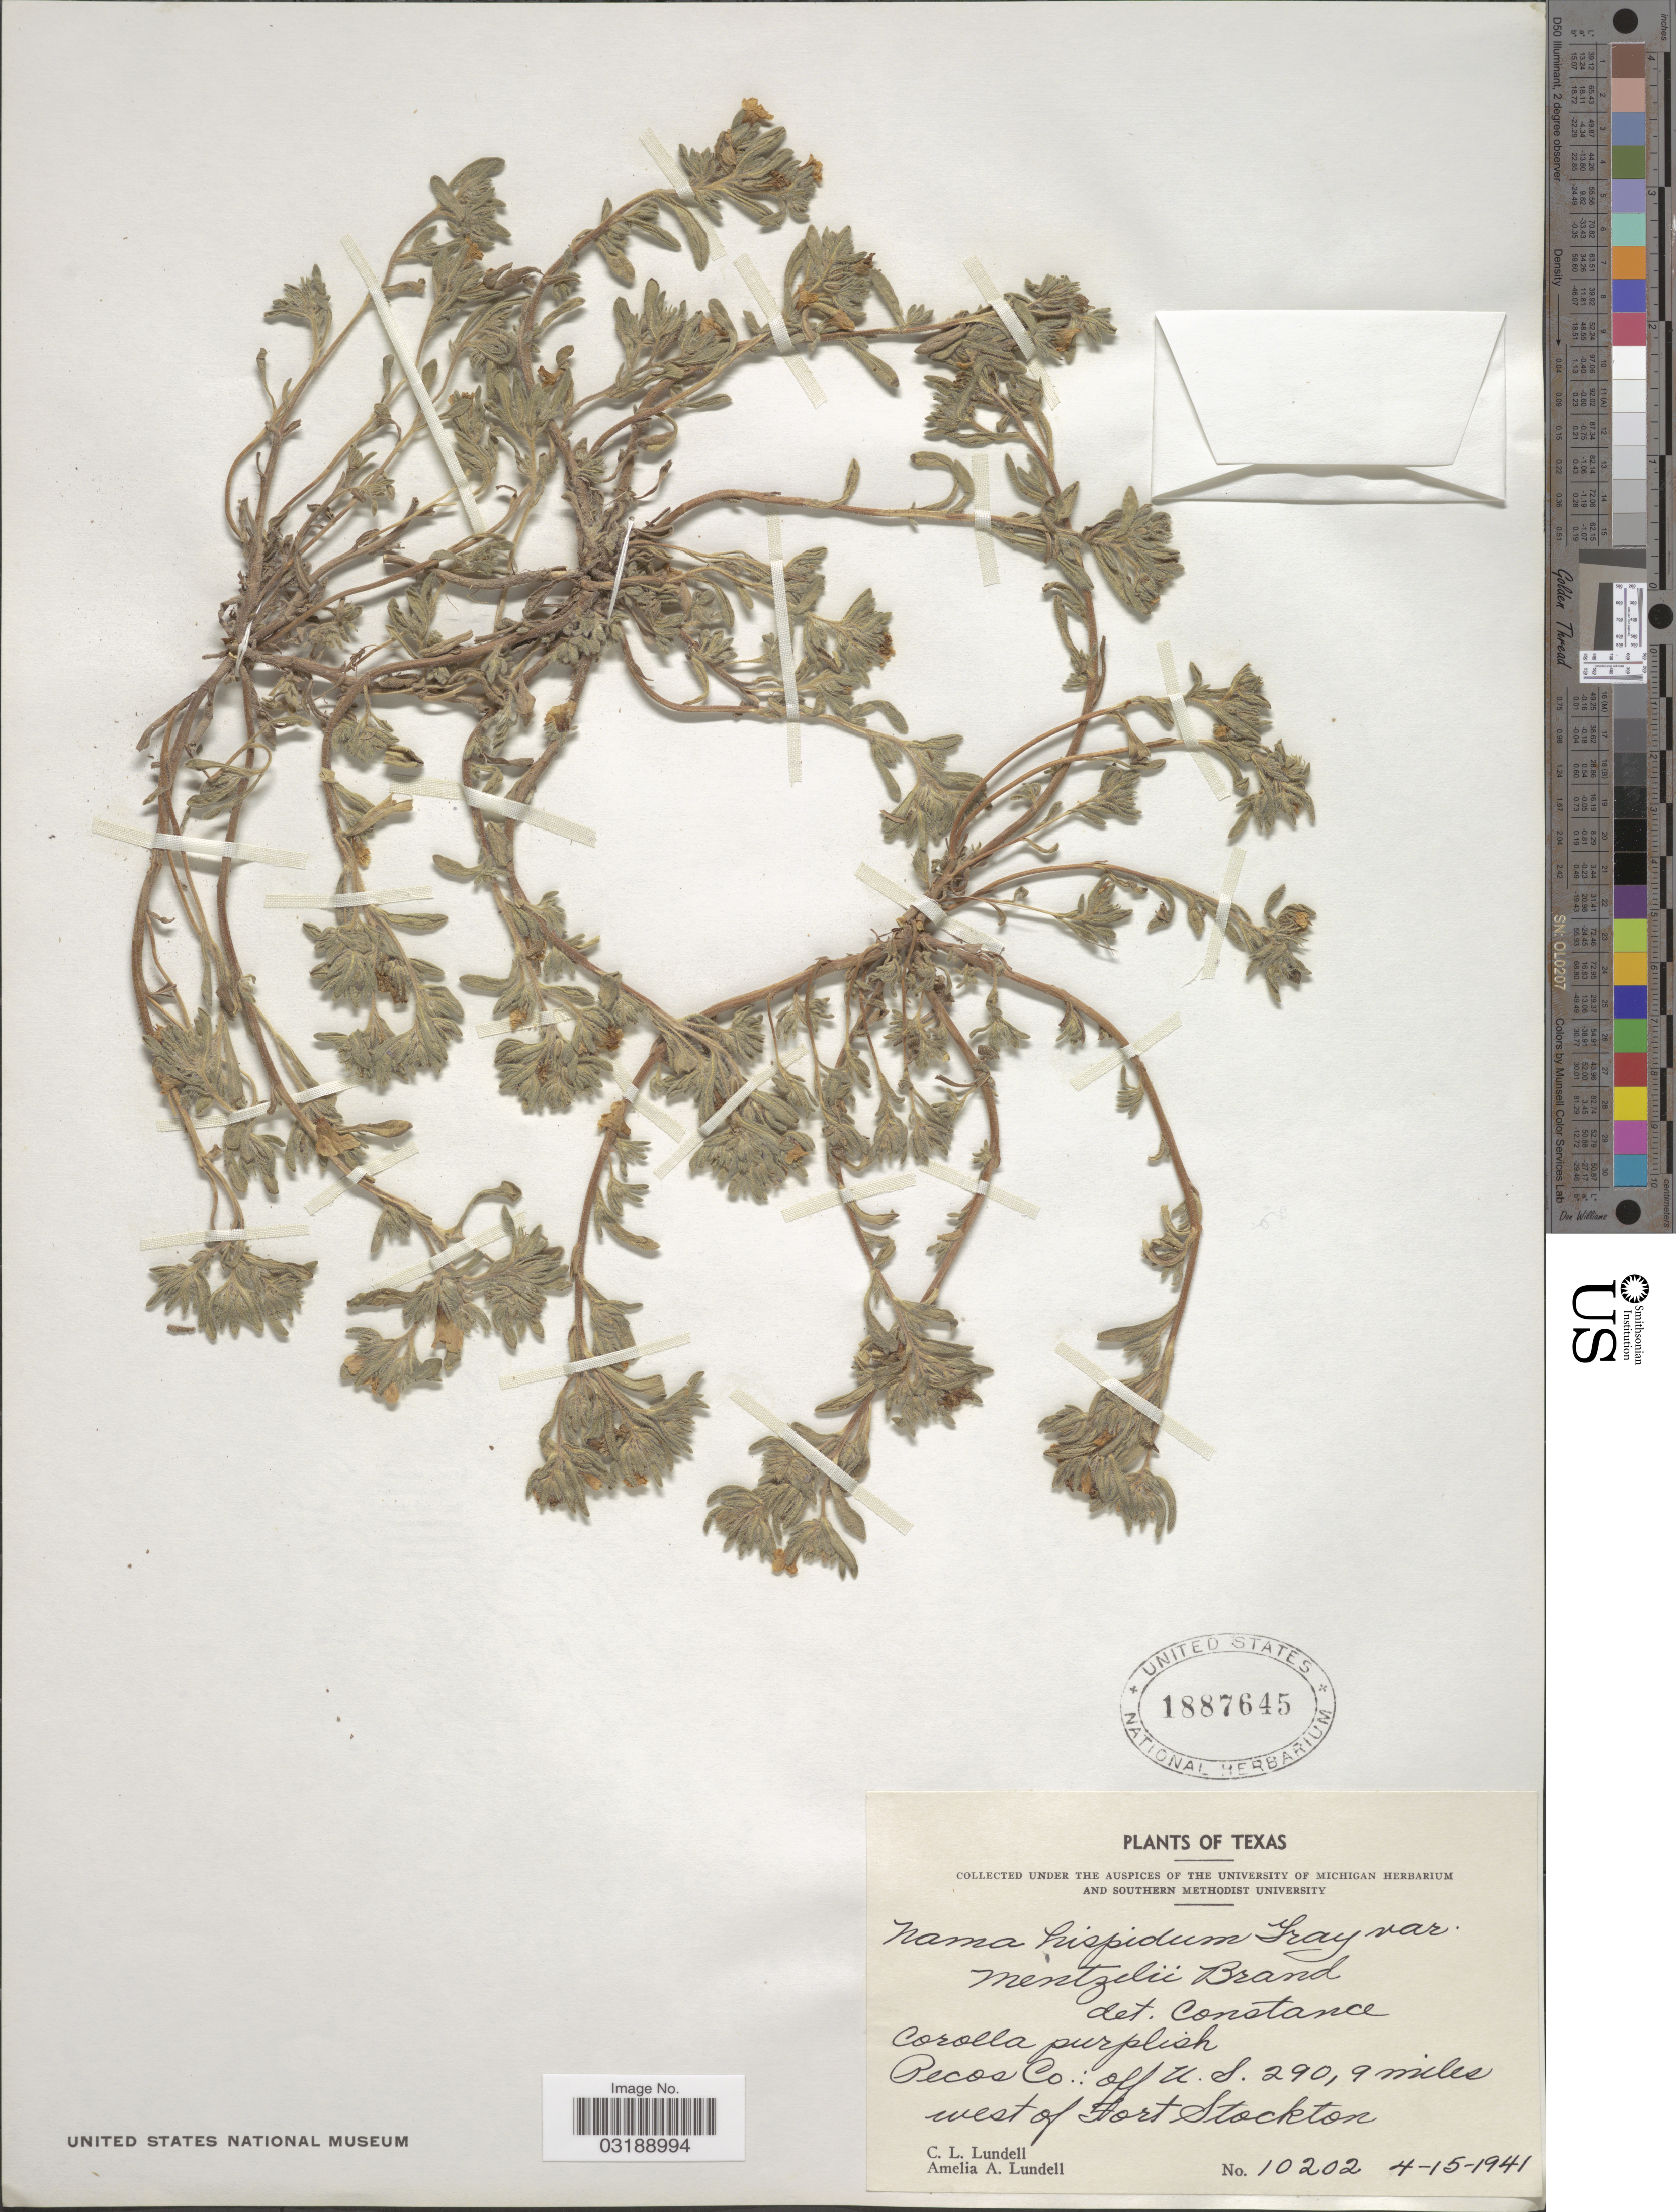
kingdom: Plantae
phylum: Tracheophyta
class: Magnoliopsida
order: Boraginales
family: Namaceae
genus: Nama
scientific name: Nama hispida var. mentzelii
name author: Brand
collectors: C. L. Lundell & A. A. Lundell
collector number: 10202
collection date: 1941-04-15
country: United States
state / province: Texas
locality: Pecos Co: off U.S. 290, 9 miles west of Fort Stockton.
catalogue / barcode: US 1887645